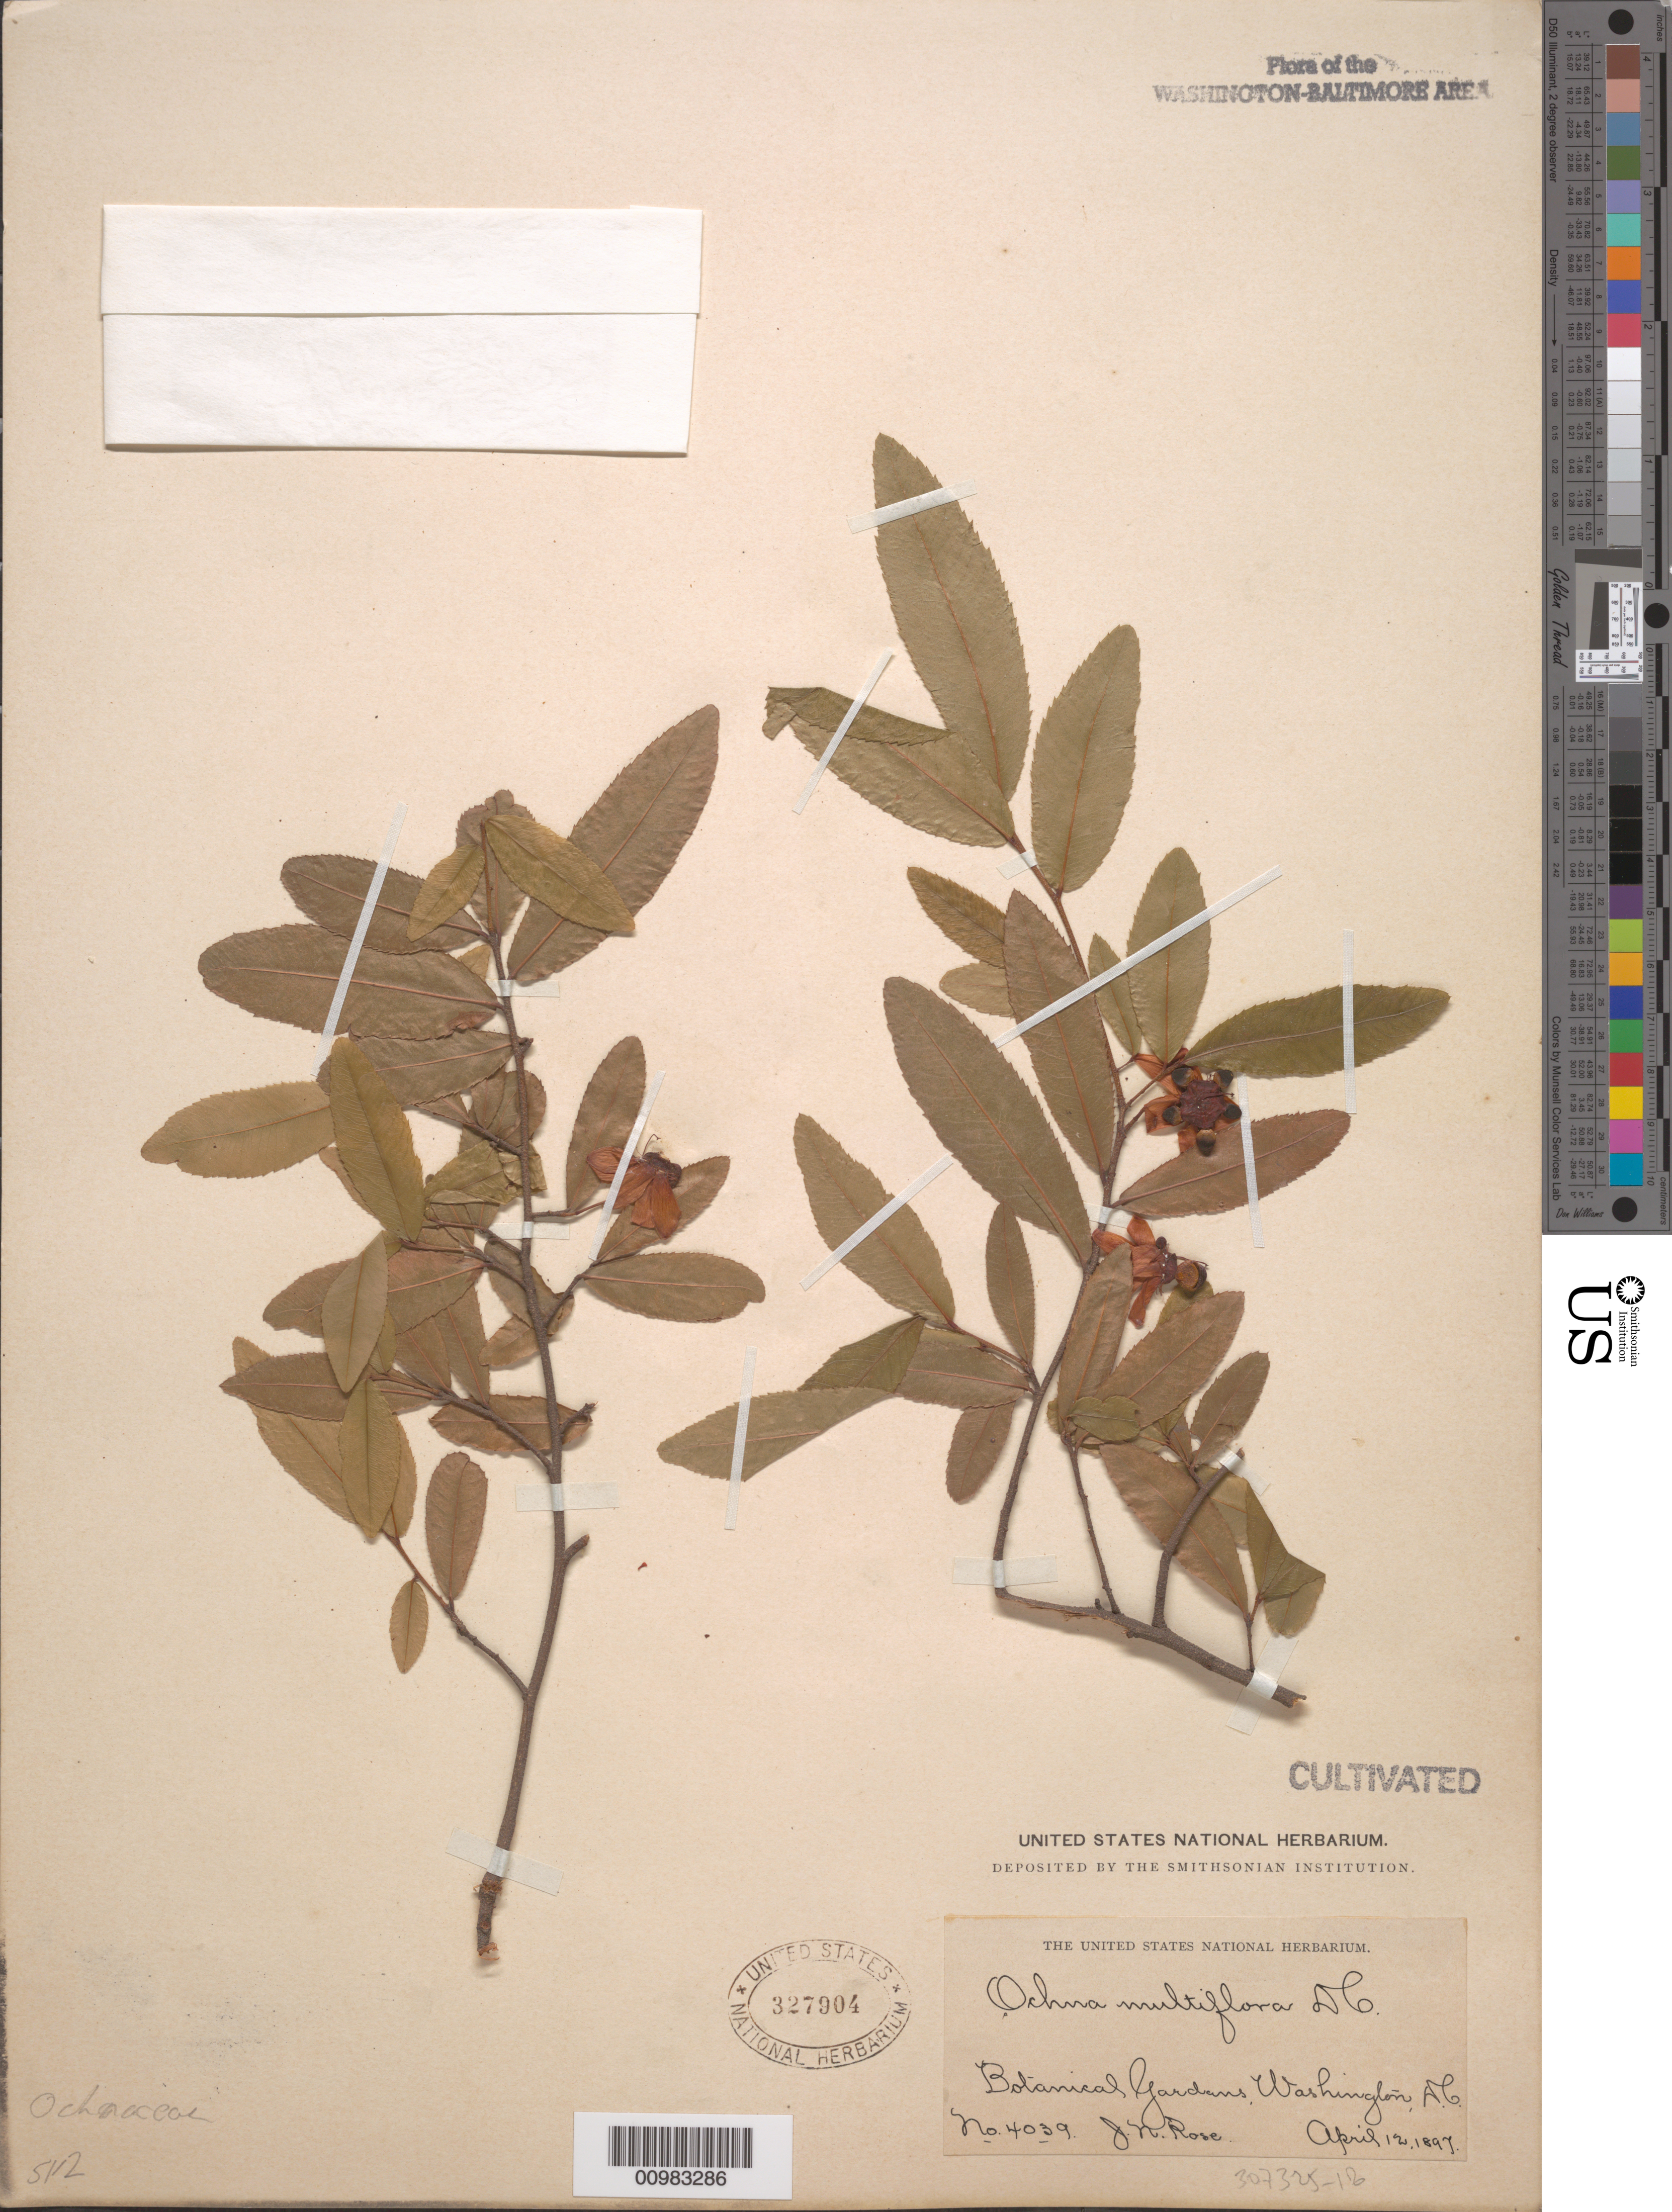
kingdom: Plantae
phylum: Tracheophyta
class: Magnoliopsida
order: Malpighiales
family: Ochnaceae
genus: Ochna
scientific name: Ochna multiflora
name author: DC.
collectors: J. N. Rose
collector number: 4039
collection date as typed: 12 Apr 1897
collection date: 1897-04-12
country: United States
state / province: District of Columbia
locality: Botanical Gardens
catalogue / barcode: US 327904